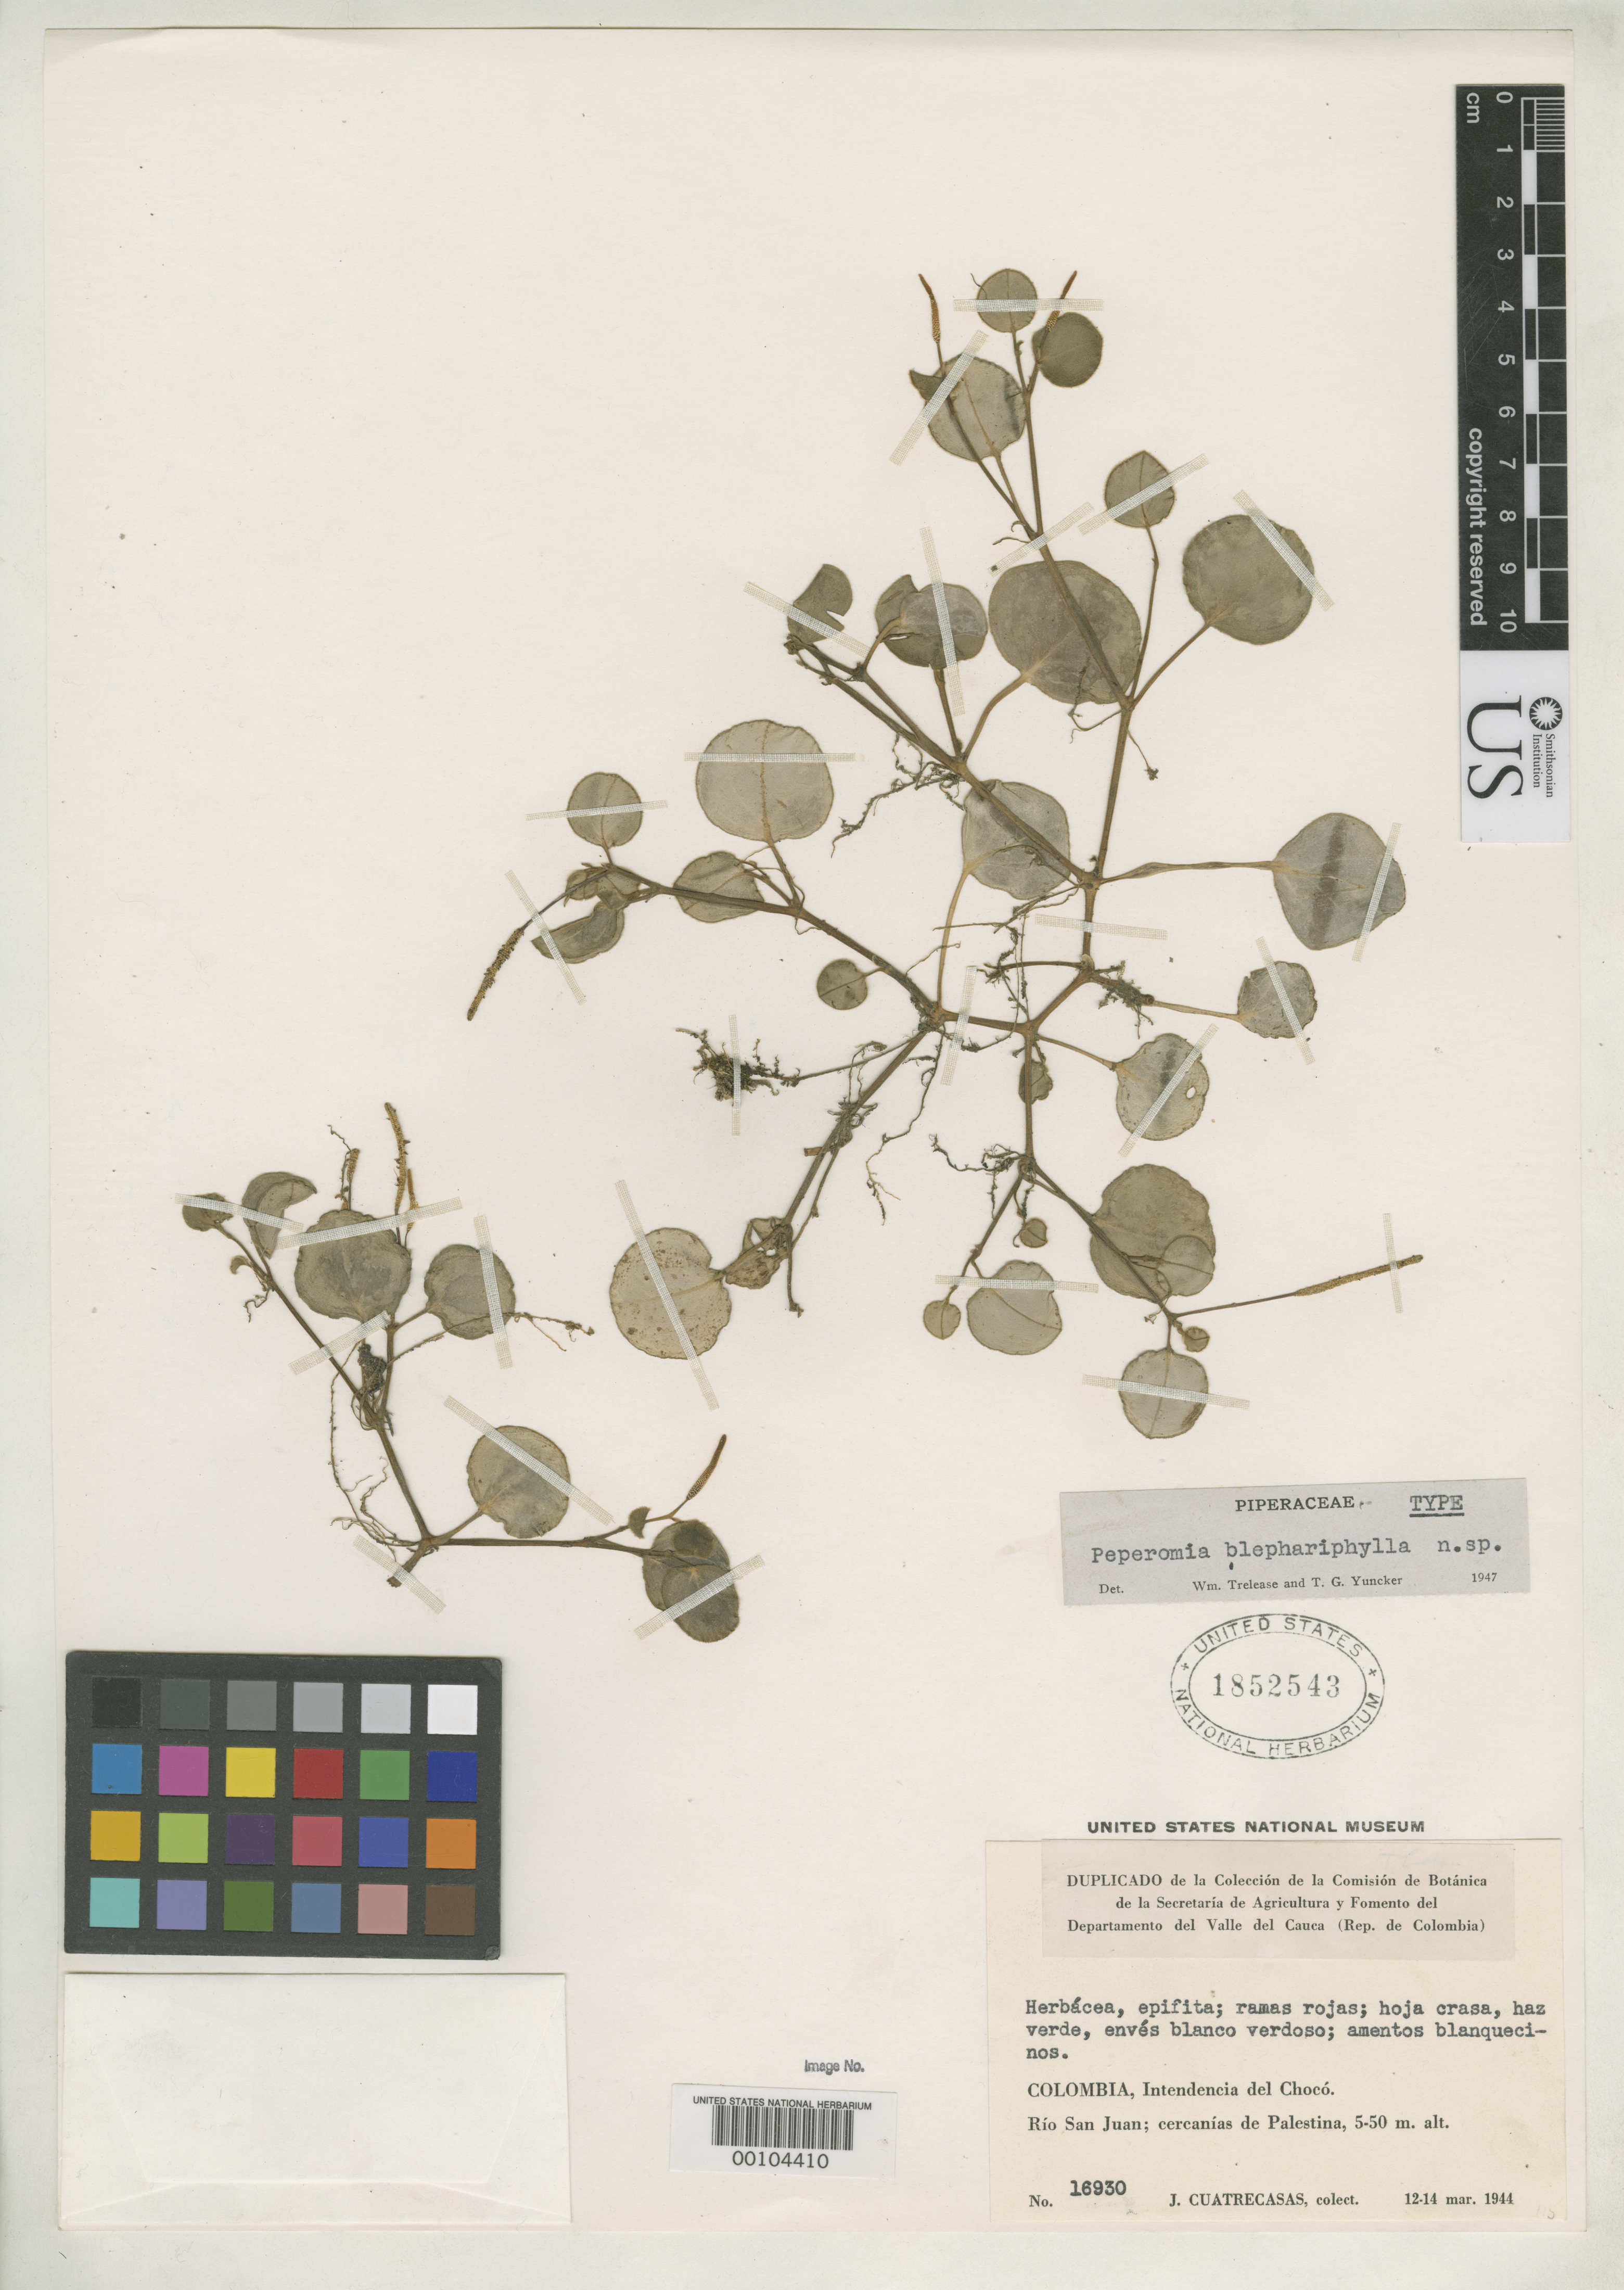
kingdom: Plantae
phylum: Tracheophyta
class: Magnoliopsida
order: Piperales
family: Piperaceae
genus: Peperomia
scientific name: Peperomia blephariphylla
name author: Trel. & Yunck.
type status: Holotype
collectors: J. Cuatrecasas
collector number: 16930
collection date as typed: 12 Mar 1944 to 14 Mar 1944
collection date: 1944-03-12/1944-03-14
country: Colombia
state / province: Chocó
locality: Rio San Juan, near Palestina.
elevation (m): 5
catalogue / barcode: US 1852543